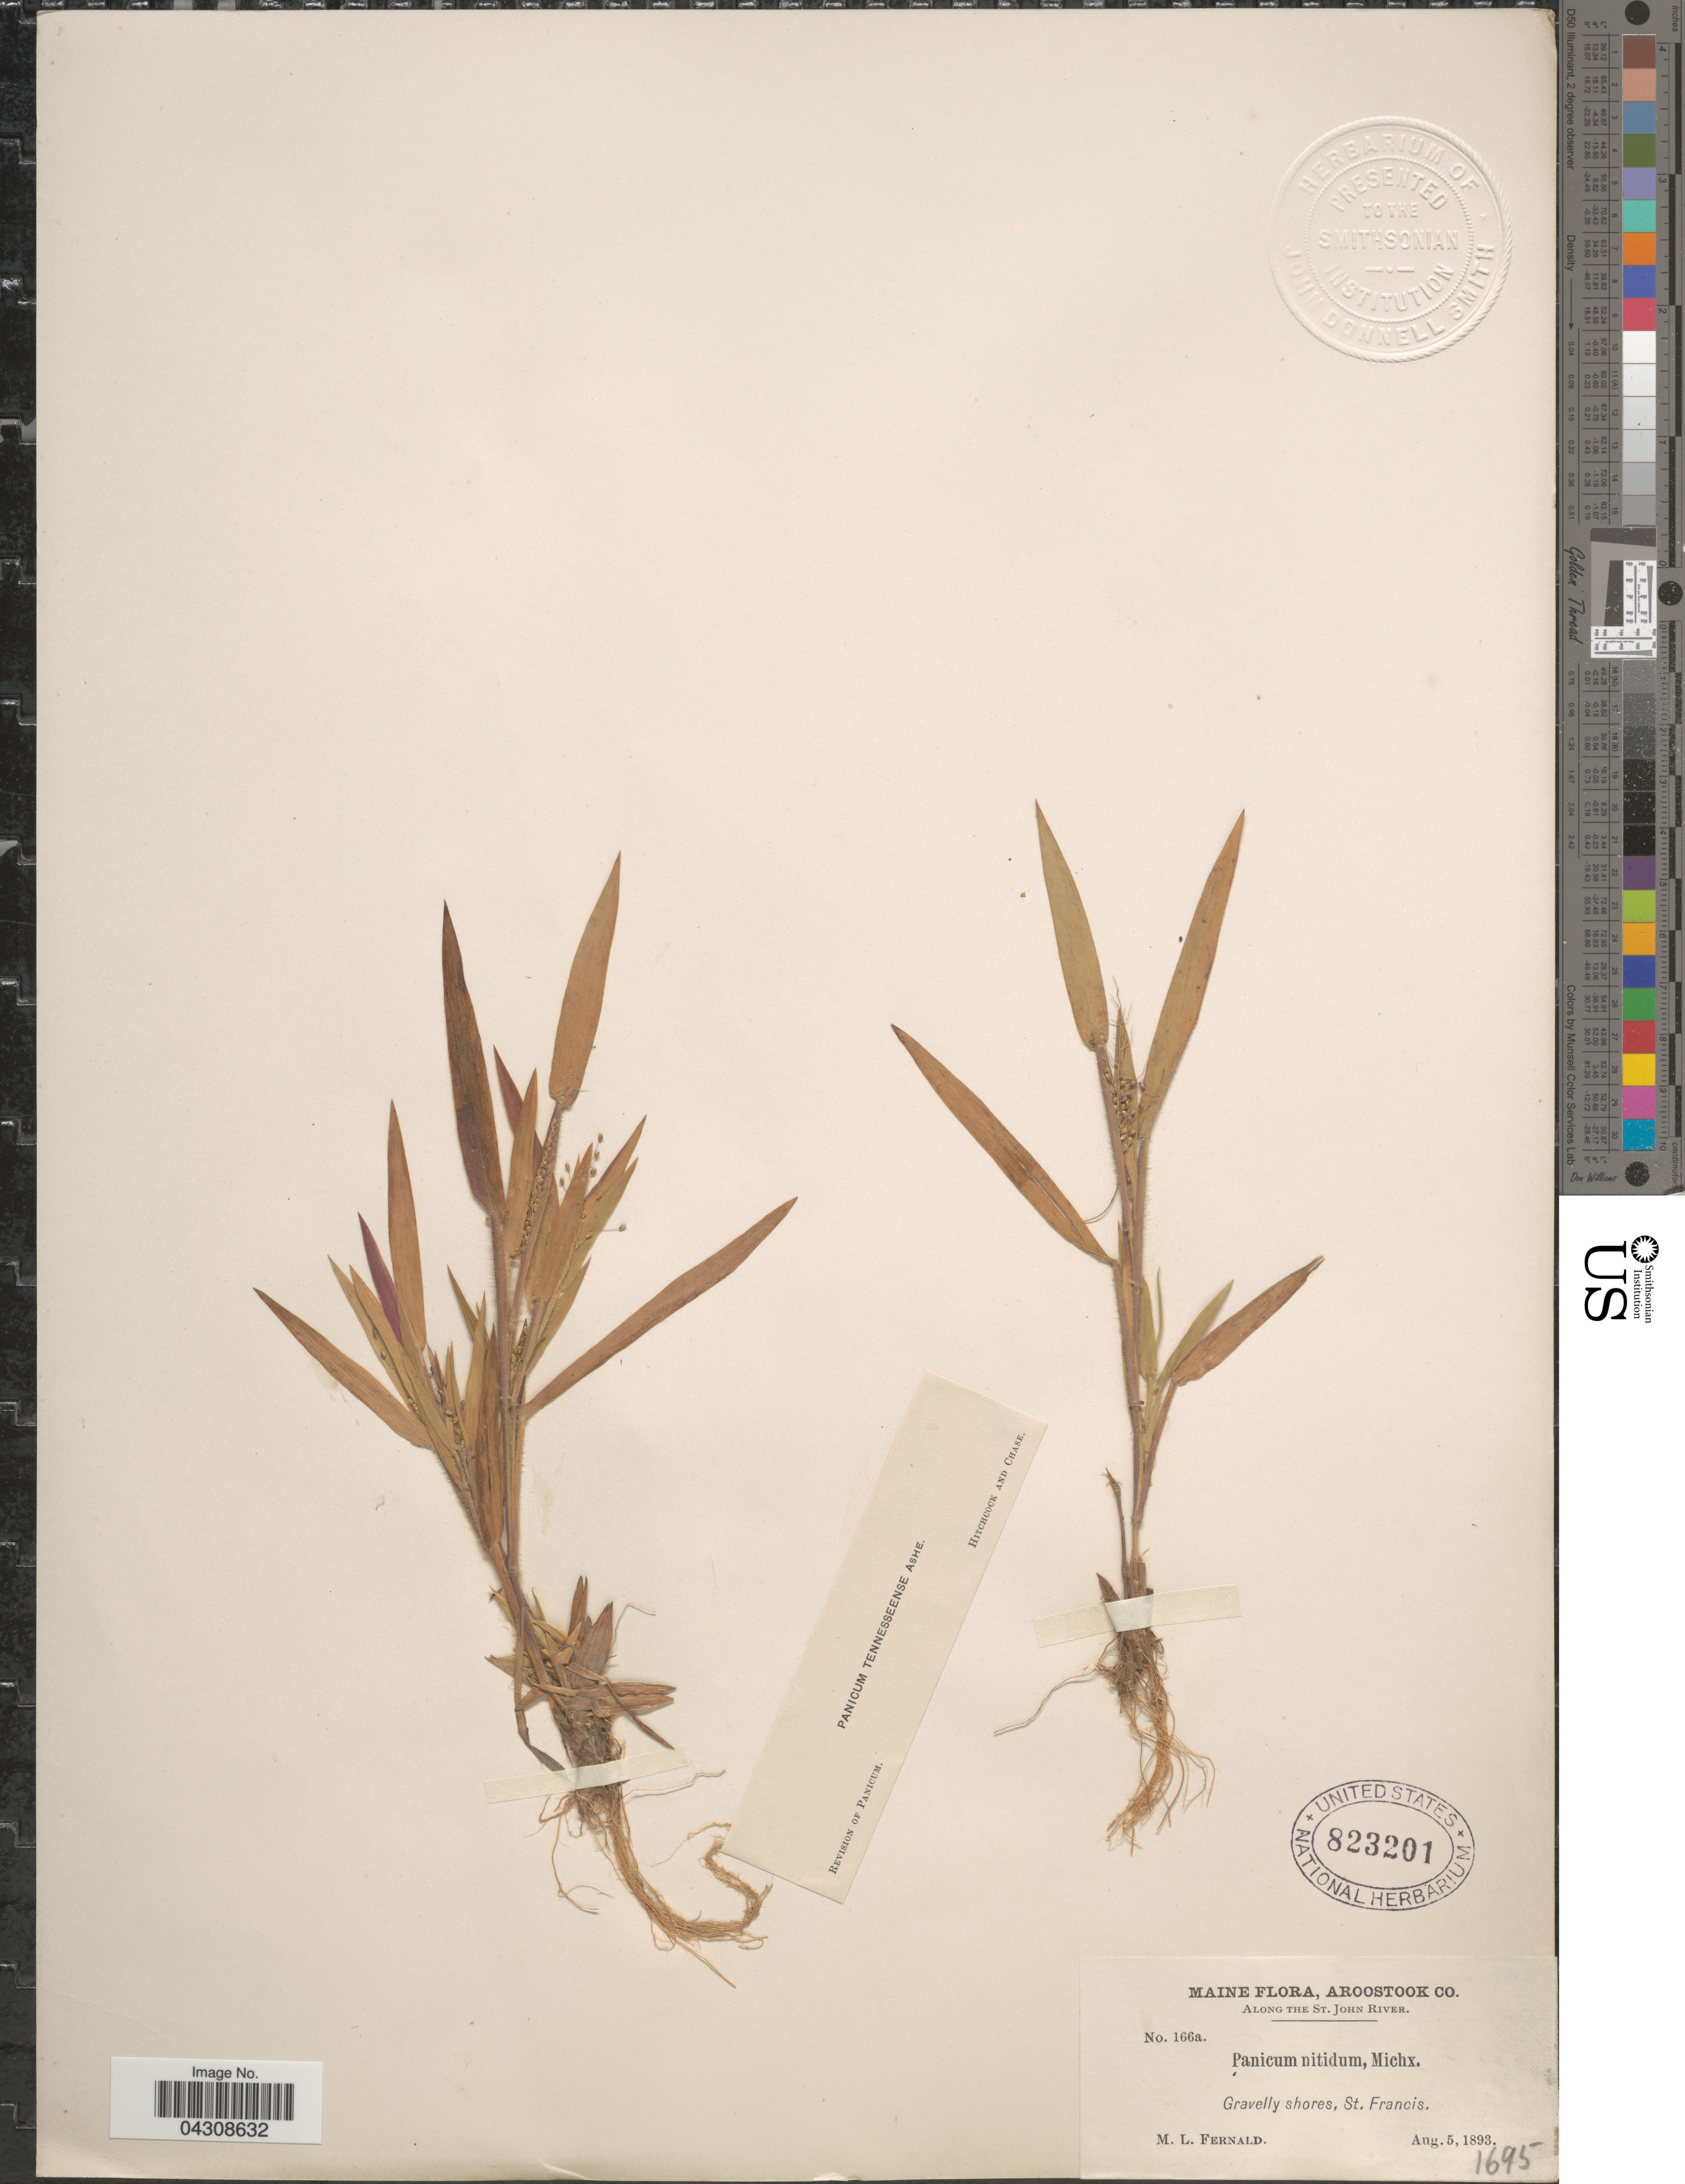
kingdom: Plantae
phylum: Tracheophyta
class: Liliopsida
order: Poales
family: Poaceae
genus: Dichanthelium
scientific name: Dichanthelium acuminatum var. acuminatum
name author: (Sw.) Gould & C.A. Clark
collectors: M. L. Fernald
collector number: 166a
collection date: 1893-08-05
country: United States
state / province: Maine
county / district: Aroostook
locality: Along the St. John River. Gravelly shores, St. Francis.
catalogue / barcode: US 823201